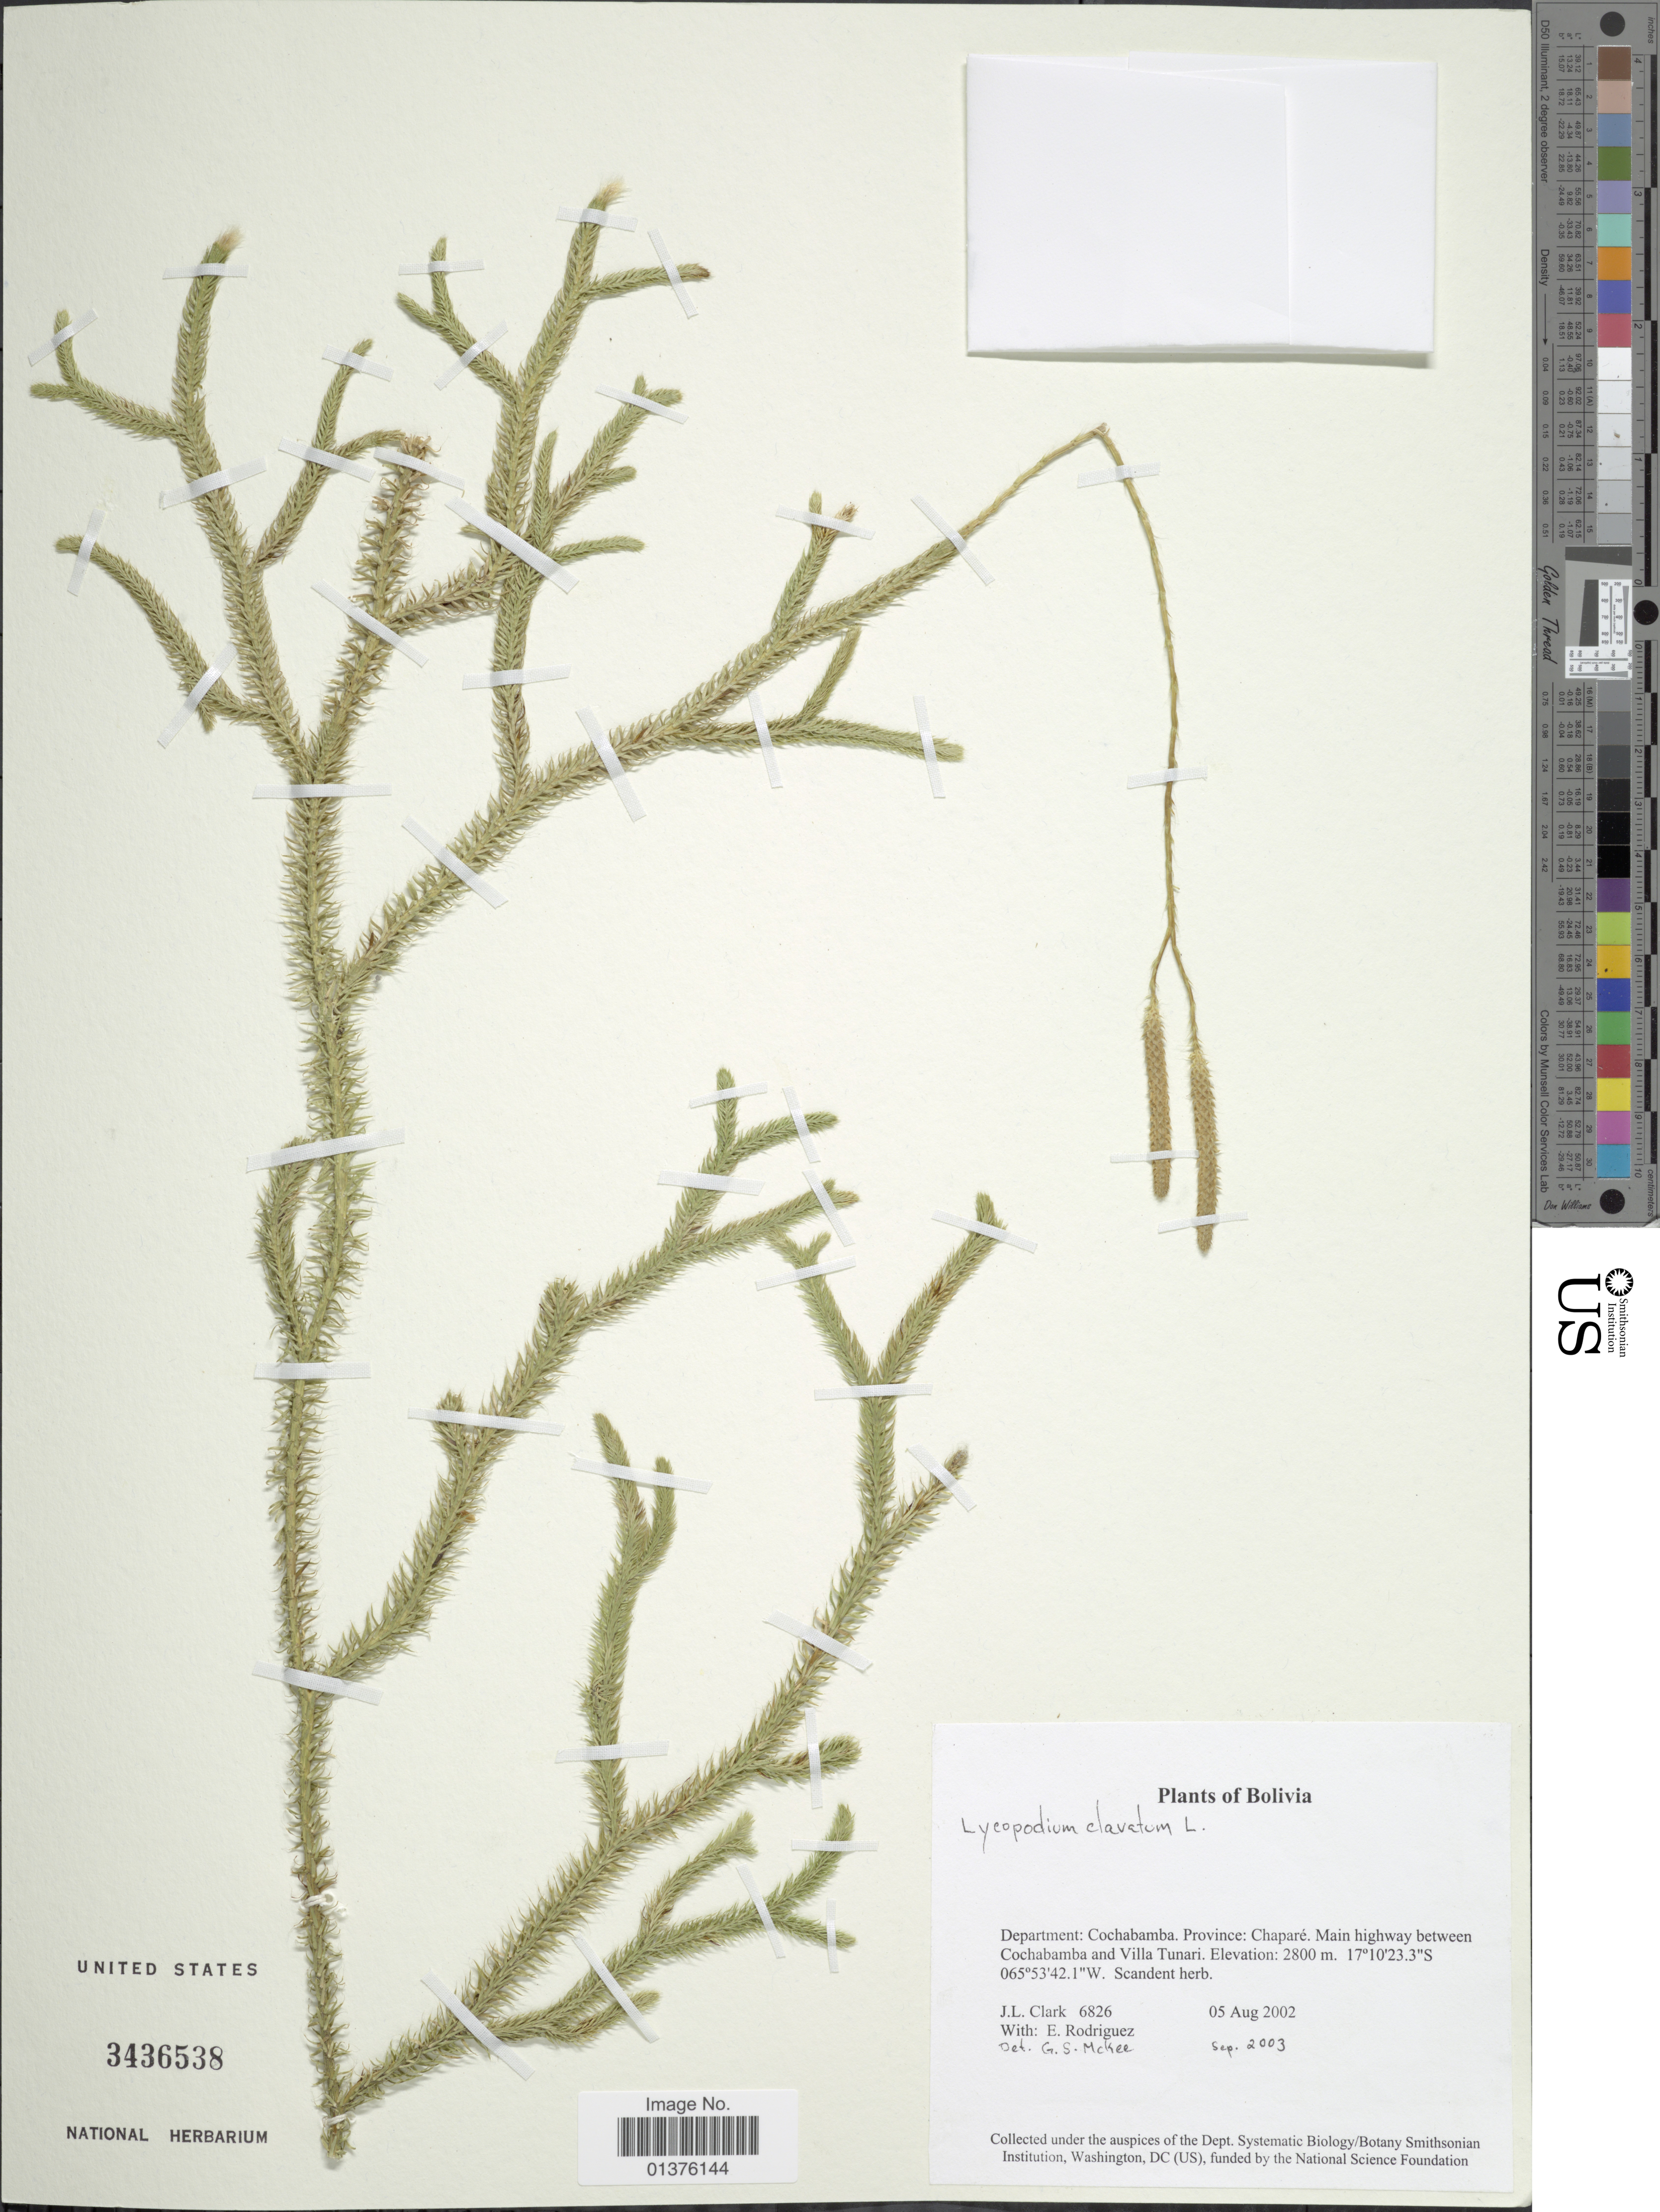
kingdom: Plantae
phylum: Tracheophyta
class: Lycopodiopsida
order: Lycopodiales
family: Lycopodiaceae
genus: Lycopodium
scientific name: Lycopodium clavatum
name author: L.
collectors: J. L. Clark & E. Rodriguez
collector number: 6826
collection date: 2002-08-05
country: Bolivia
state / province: Cochabamba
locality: Chaparé, Main highway between Cochabamba and Villa Tunari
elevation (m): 2800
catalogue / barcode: US 3436538